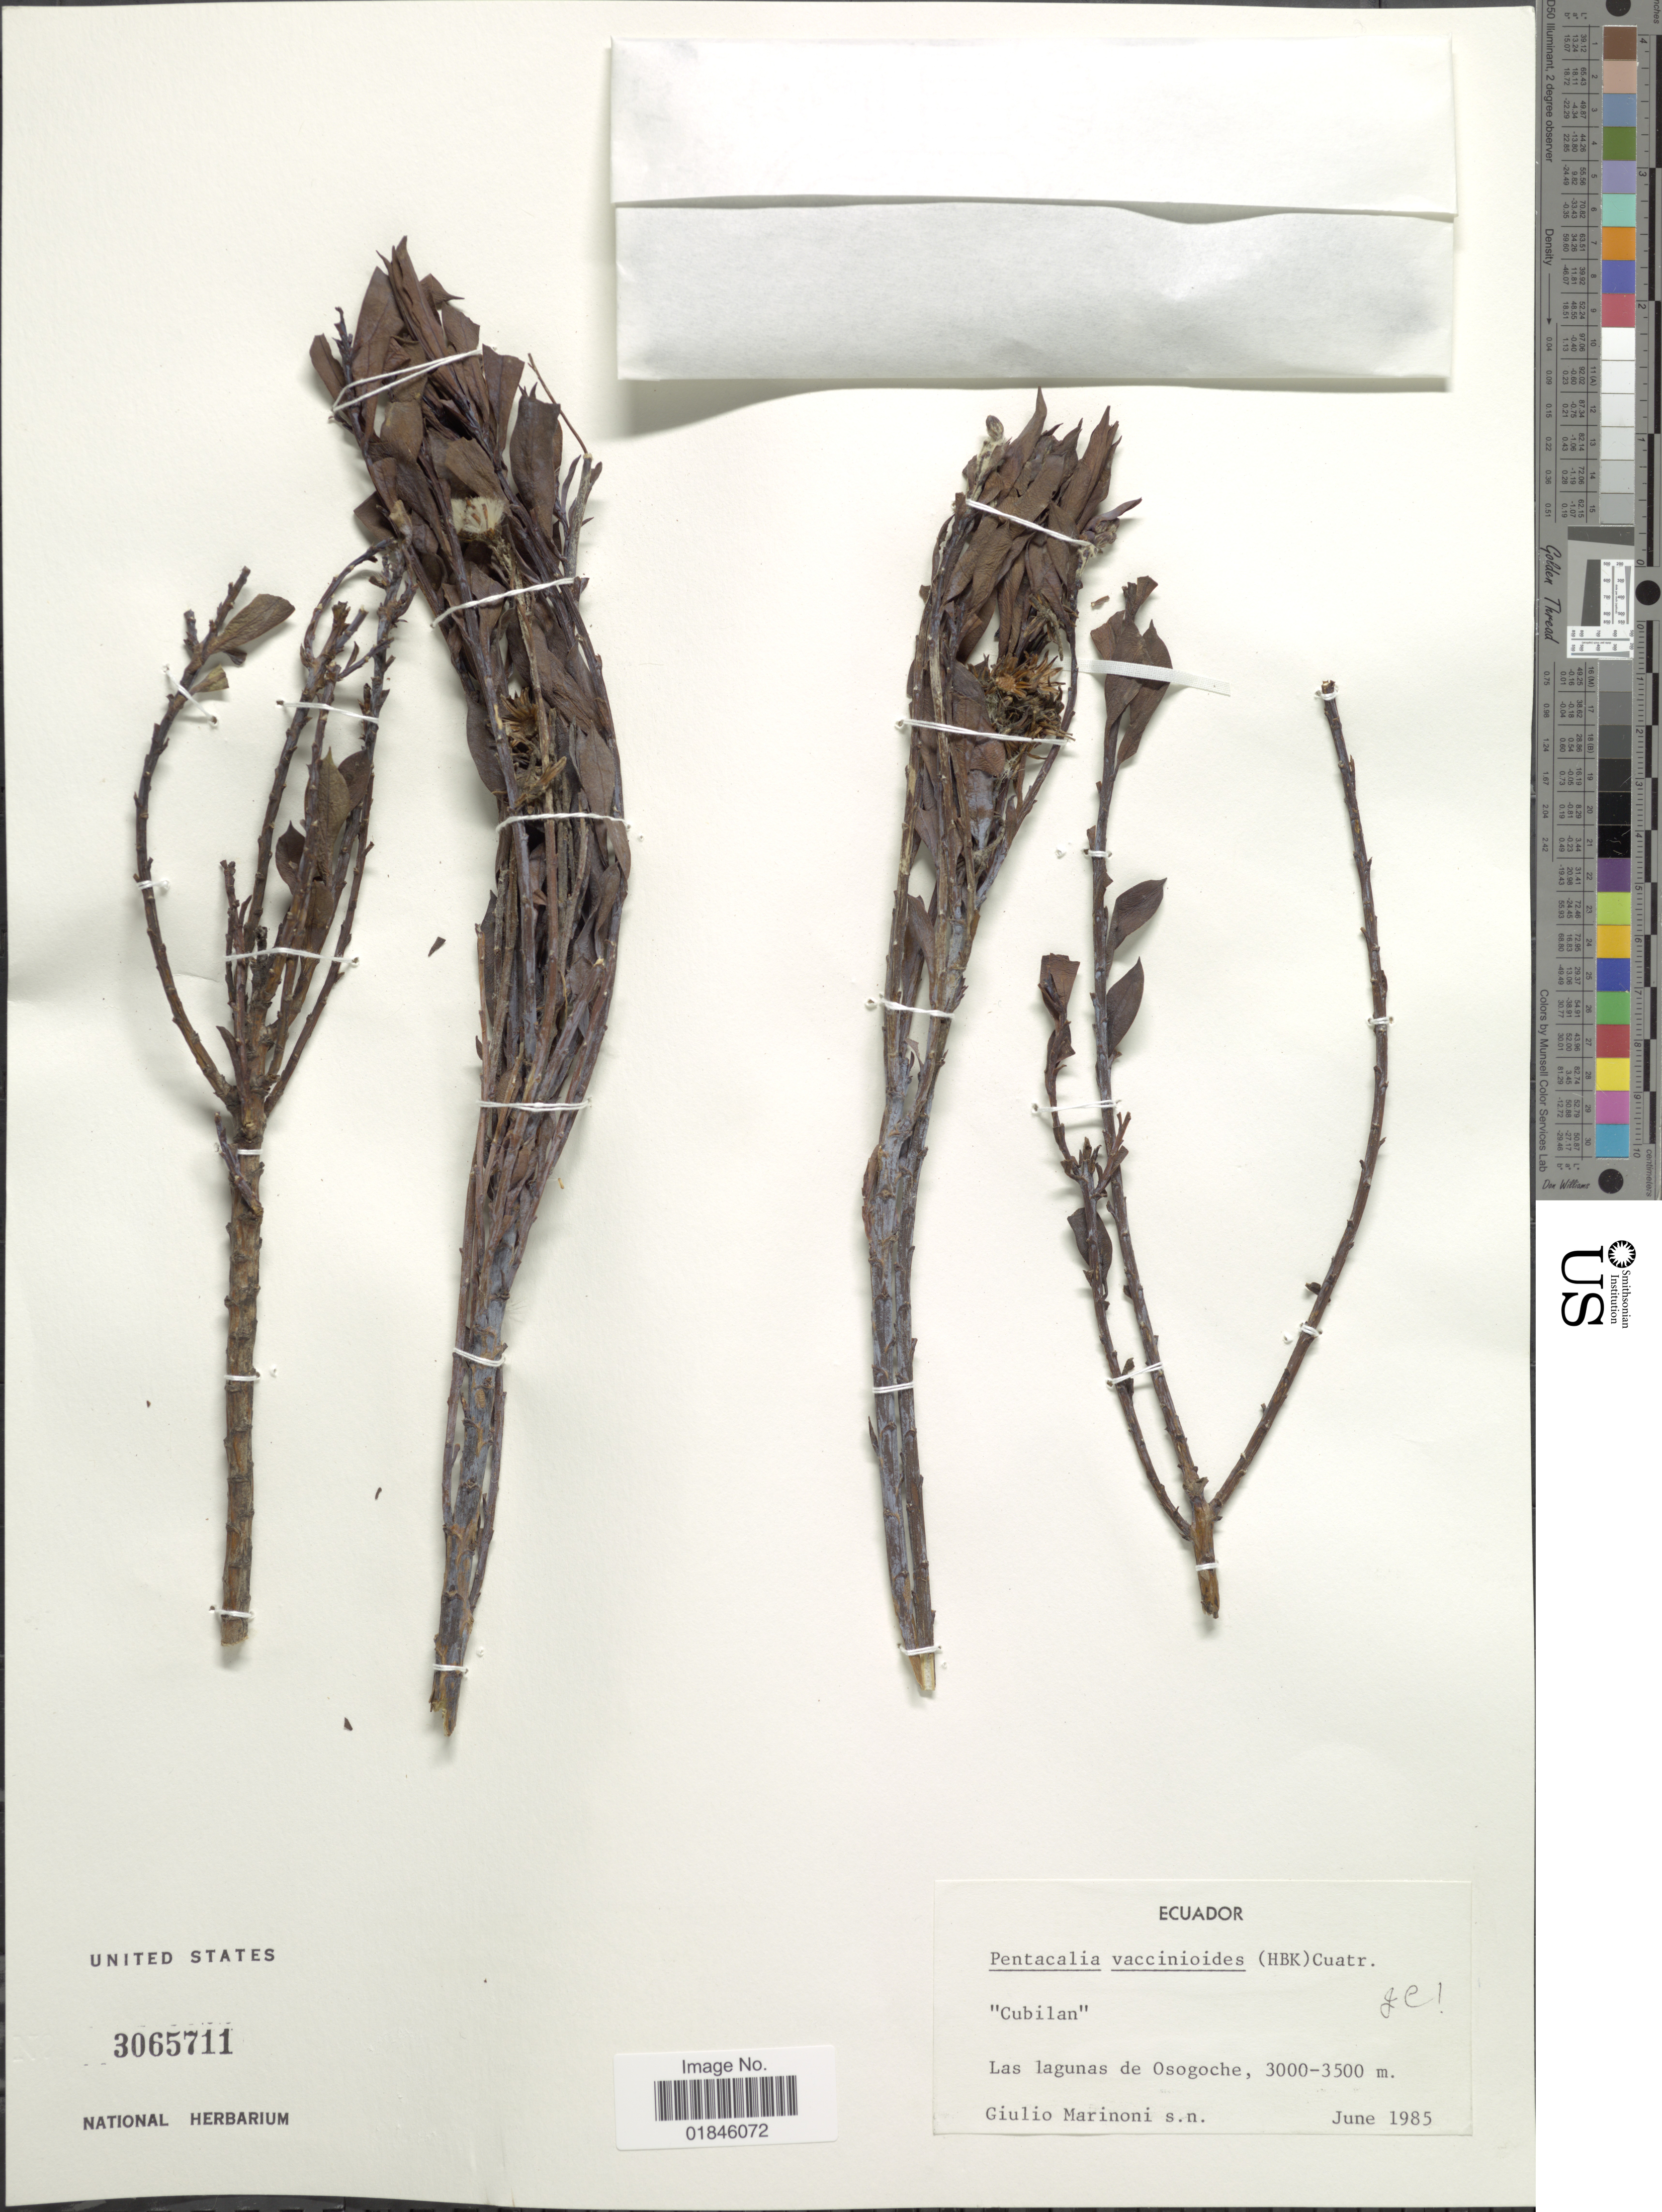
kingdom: Plantae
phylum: Tracheophyta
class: Magnoliopsida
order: Asterales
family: Asteraceae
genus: Pentacalia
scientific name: Pentacalia vaccinioides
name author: (Kunth) Cuatrec.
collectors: G. Marinoni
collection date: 1985-06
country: Ecuador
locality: Las lagunas de Osogoche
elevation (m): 3000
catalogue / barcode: US 3065711